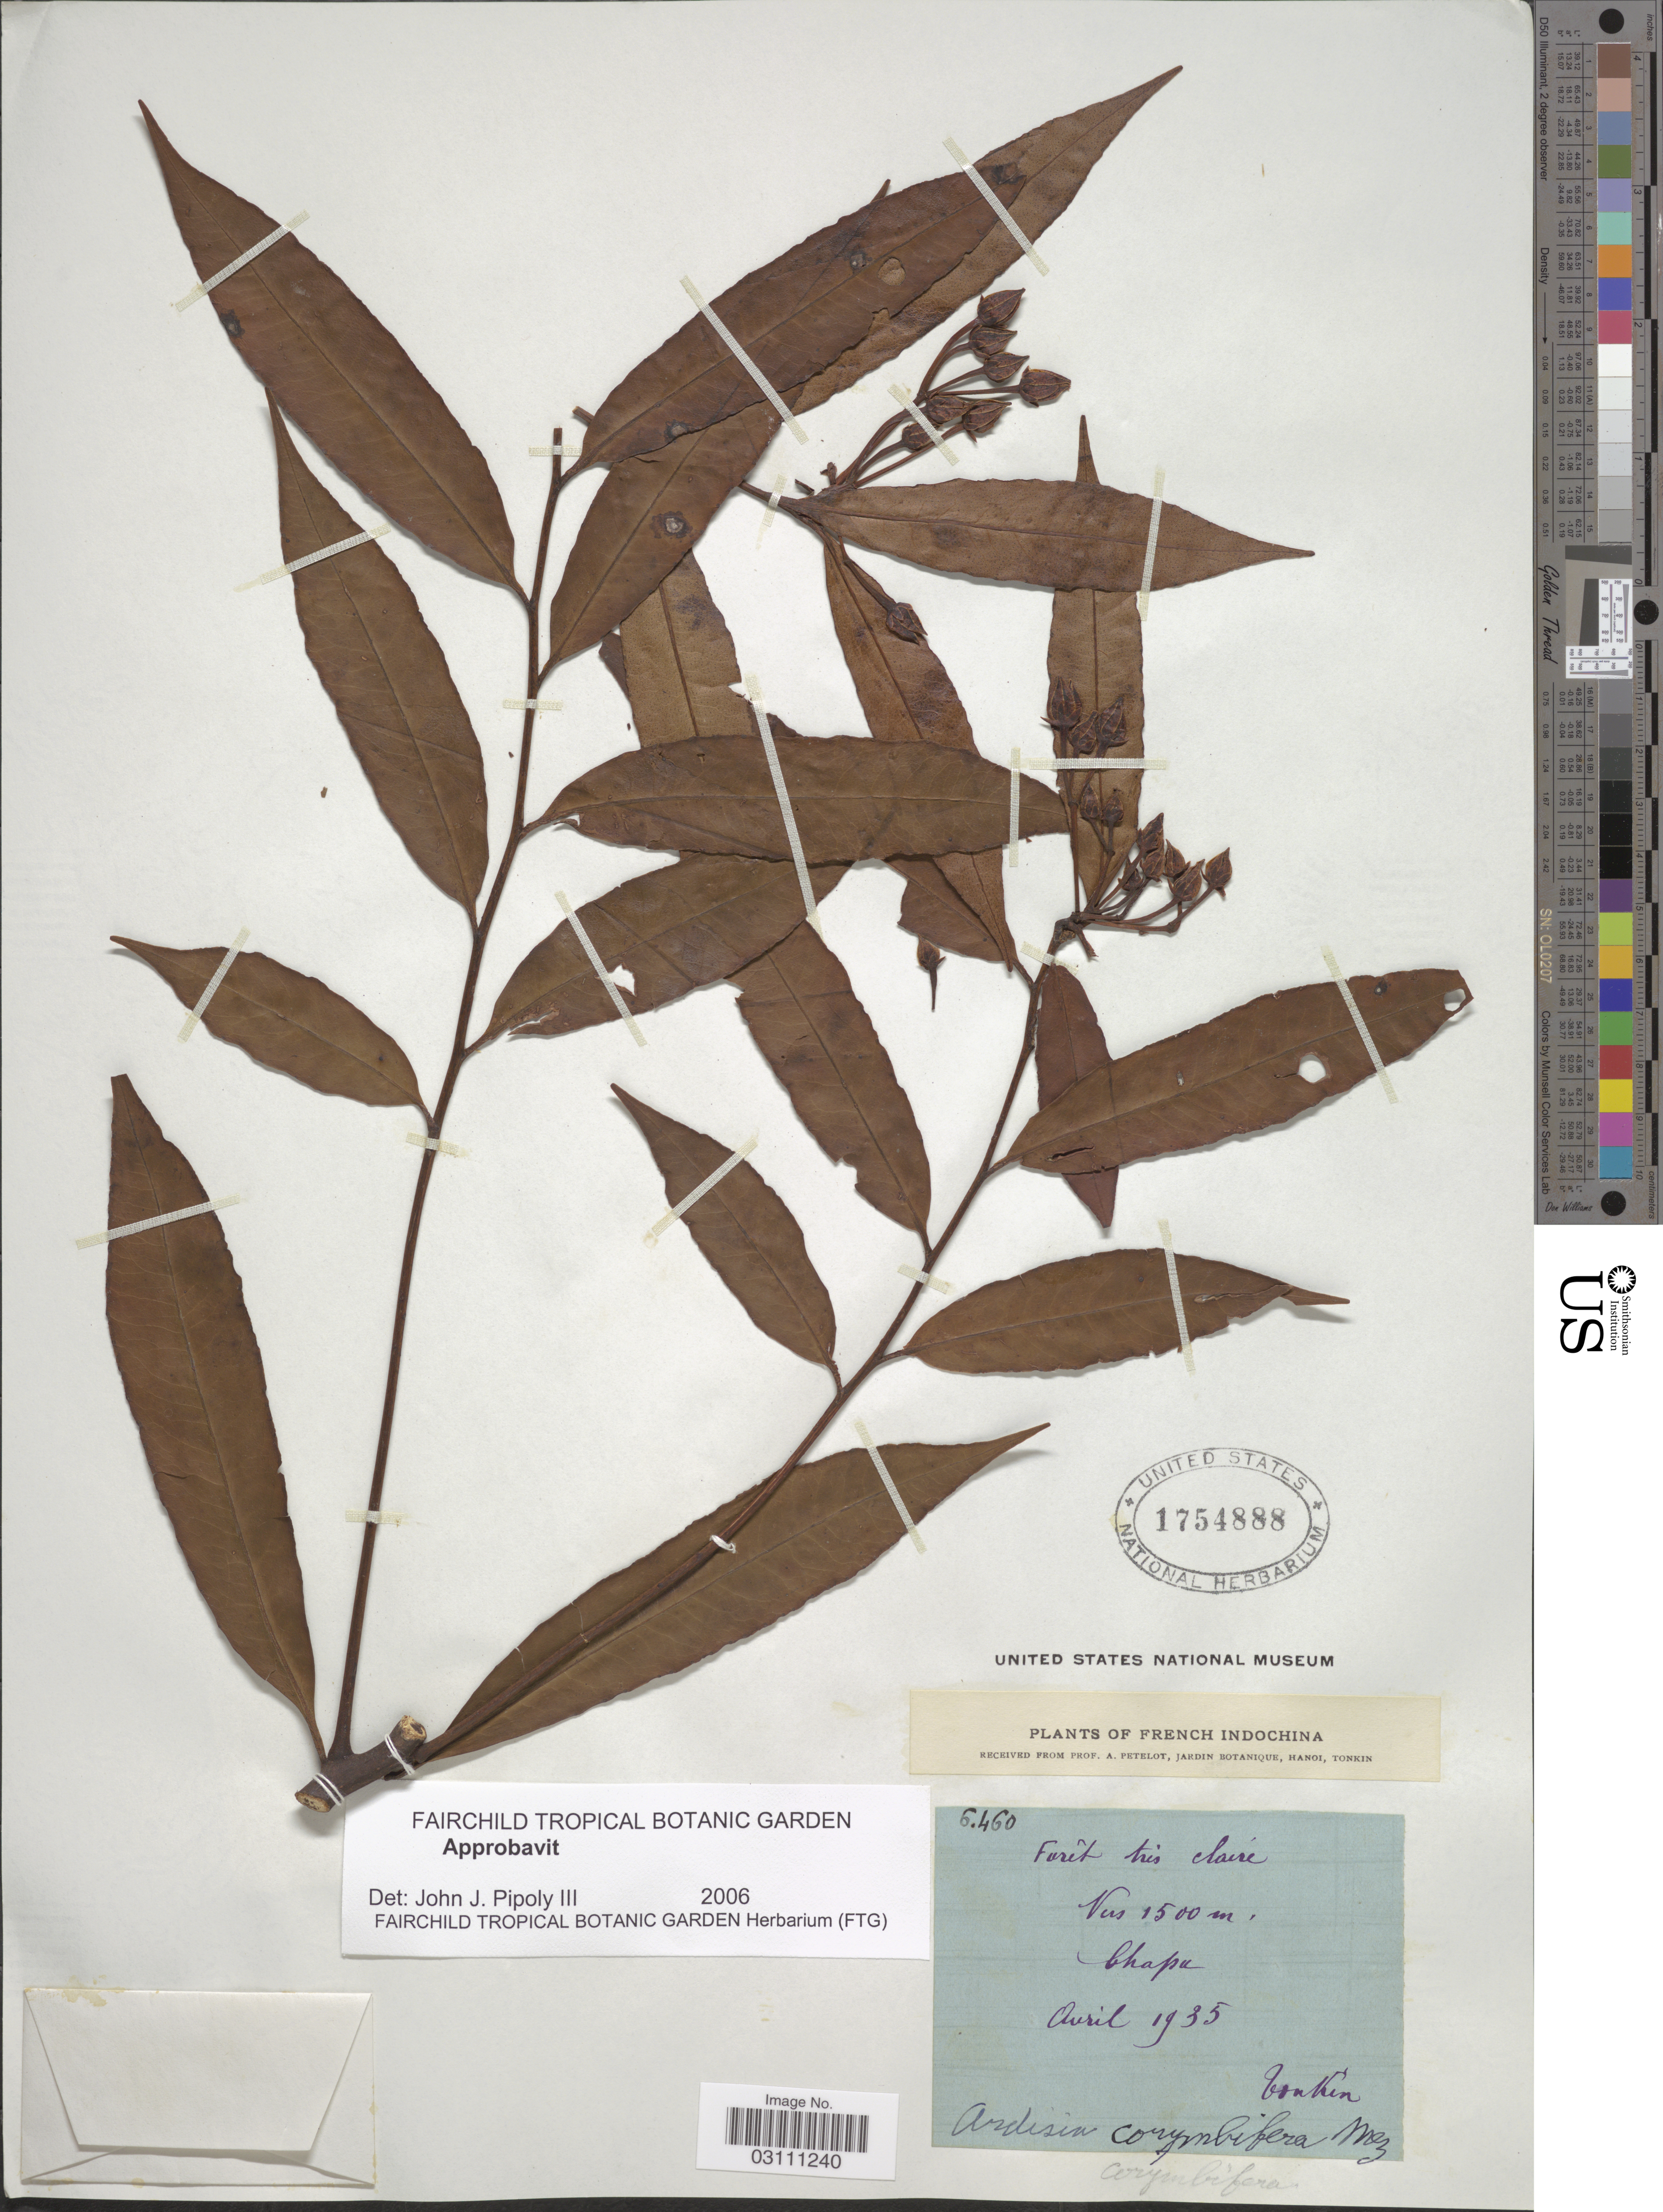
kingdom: Plantae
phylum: Tracheophyta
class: Magnoliopsida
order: Ericales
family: Primulaceae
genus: Ardisia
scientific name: Ardisia corymbifera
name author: Mez in Engl.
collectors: A. Petelot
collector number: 6460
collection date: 1935-04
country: Vietnam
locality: French Indochina. Chapa.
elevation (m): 1500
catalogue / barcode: US 1754888